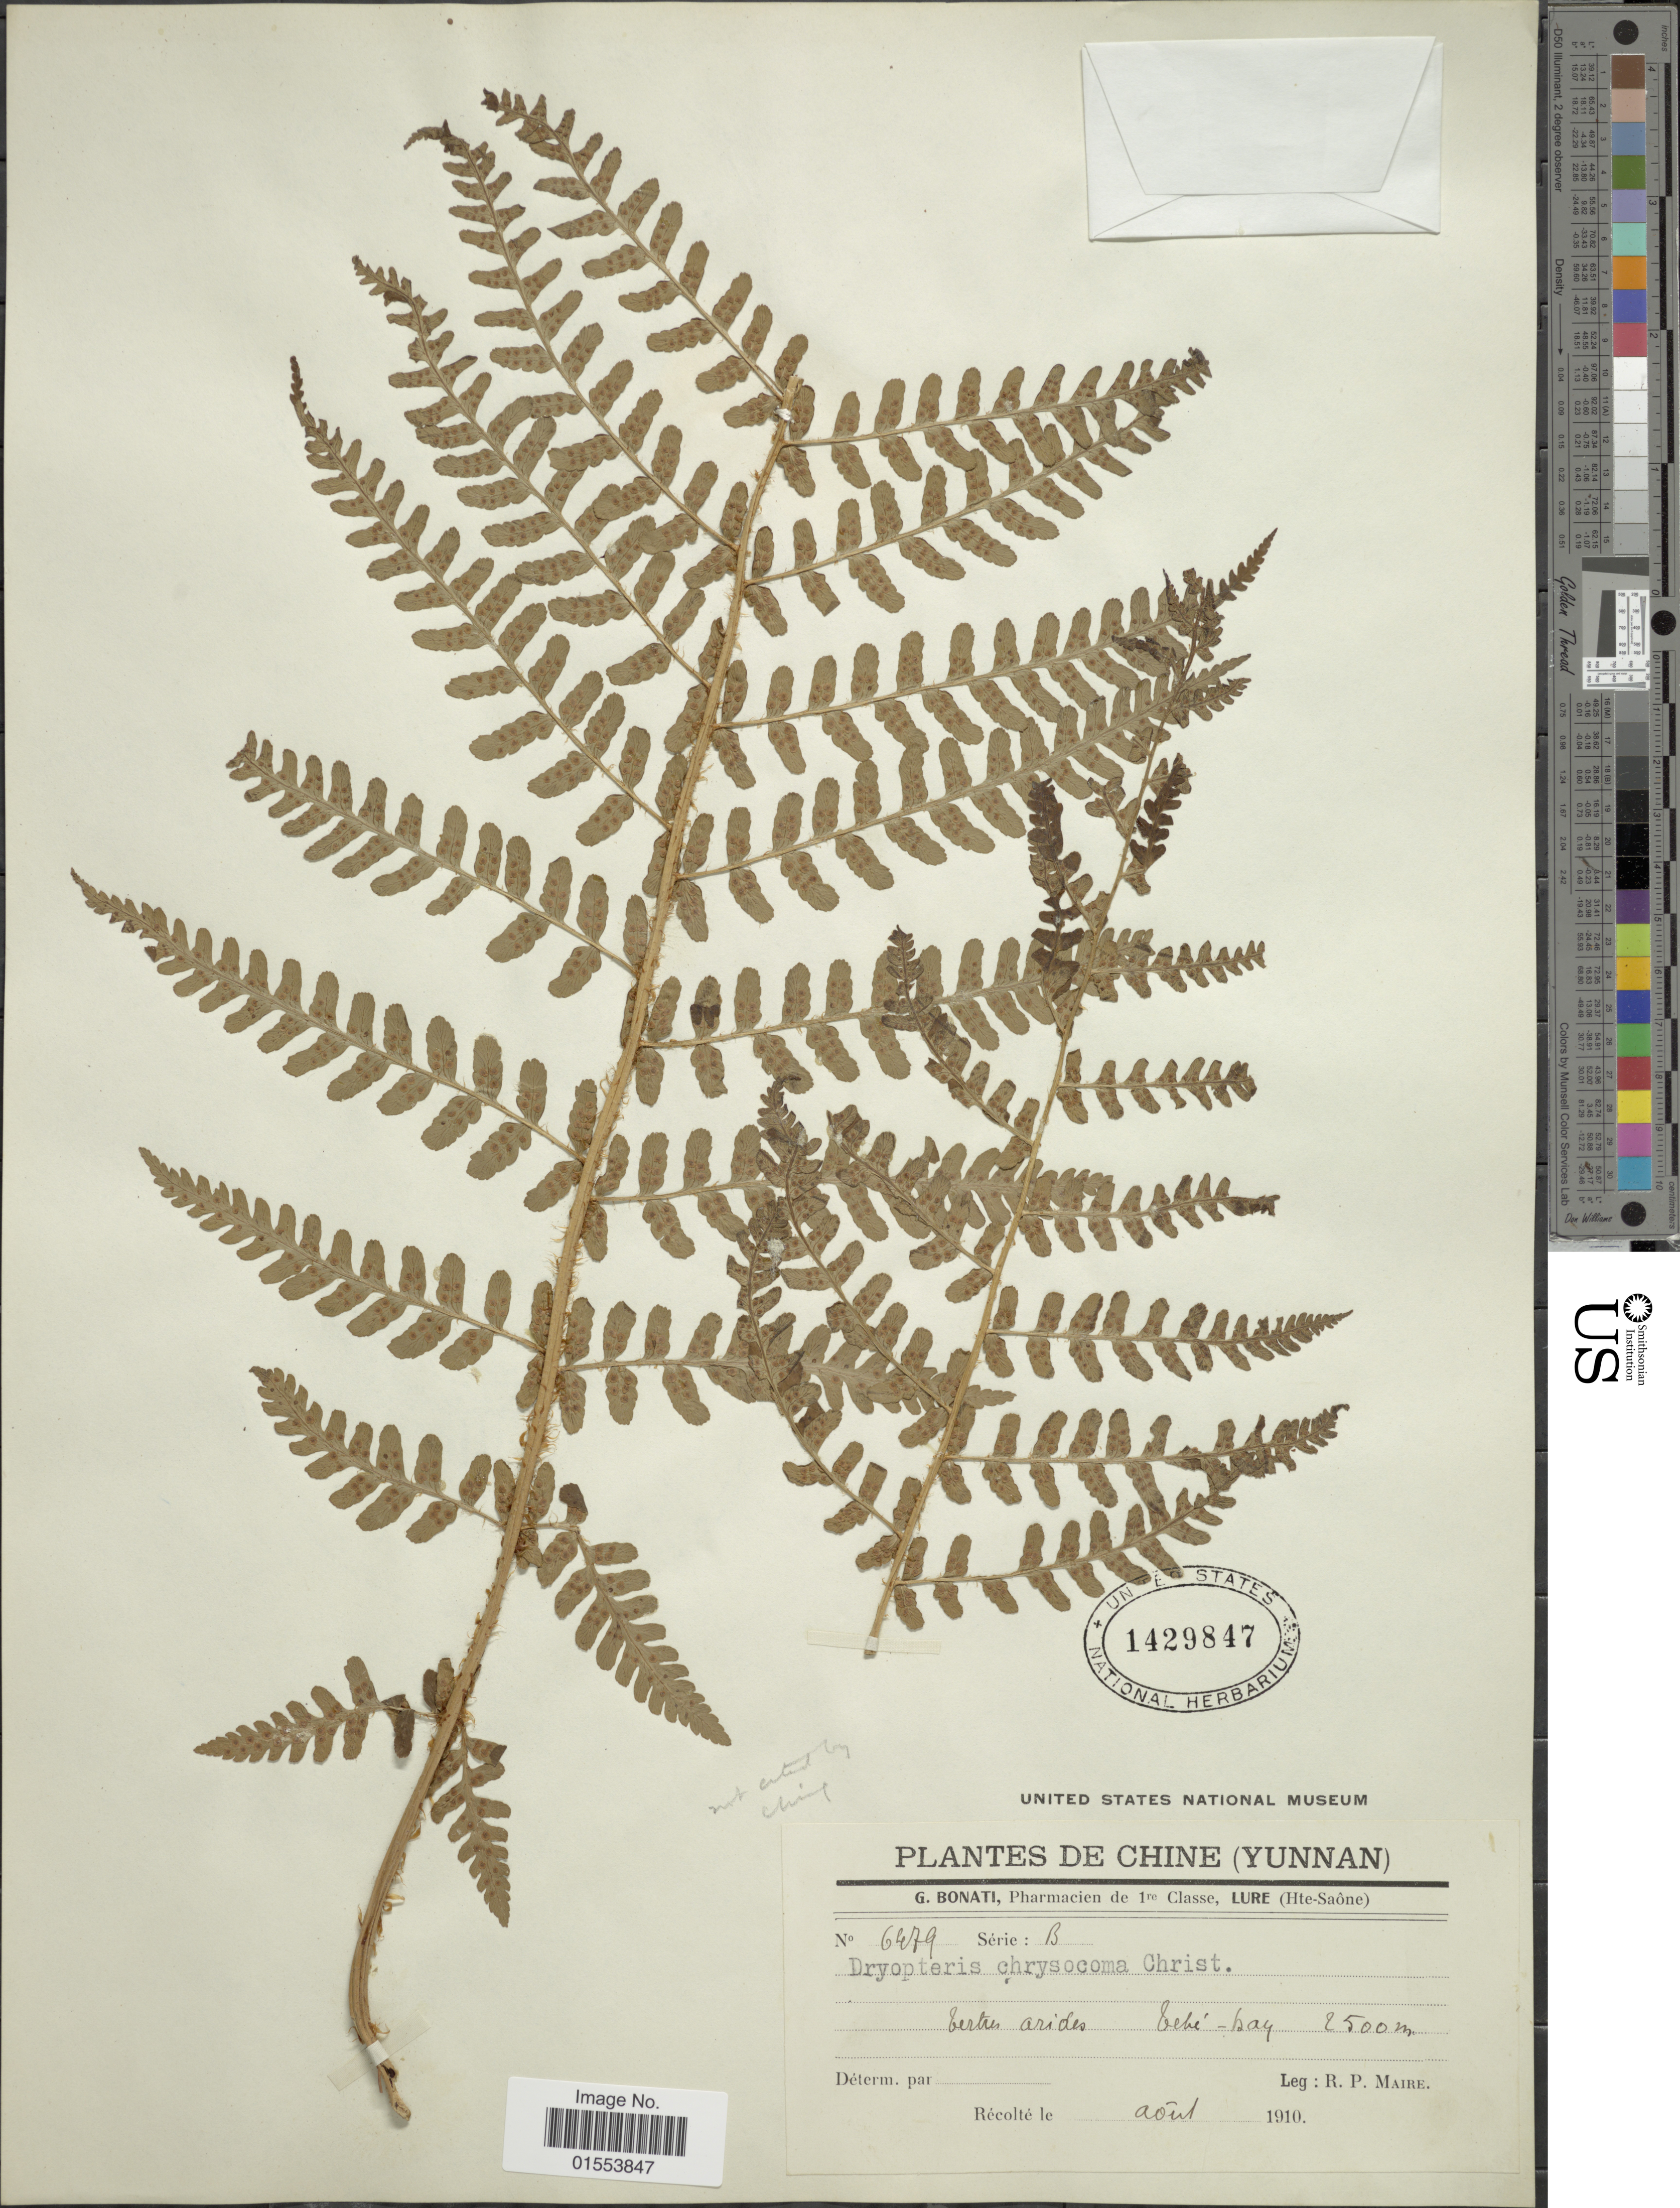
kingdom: Plantae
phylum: Tracheophyta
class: Polypodiopsida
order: Polypodiales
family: Dryopteridaceae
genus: Dryopteris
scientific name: Dryopteris chrysocoma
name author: (Christ) C. Chr.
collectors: R.-P. Maire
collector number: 6479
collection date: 1910-08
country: China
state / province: Yunnan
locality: Chine (Yunnan), Tretres arides Tehe-Bay. [interpreted]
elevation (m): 2500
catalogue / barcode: US 1429847